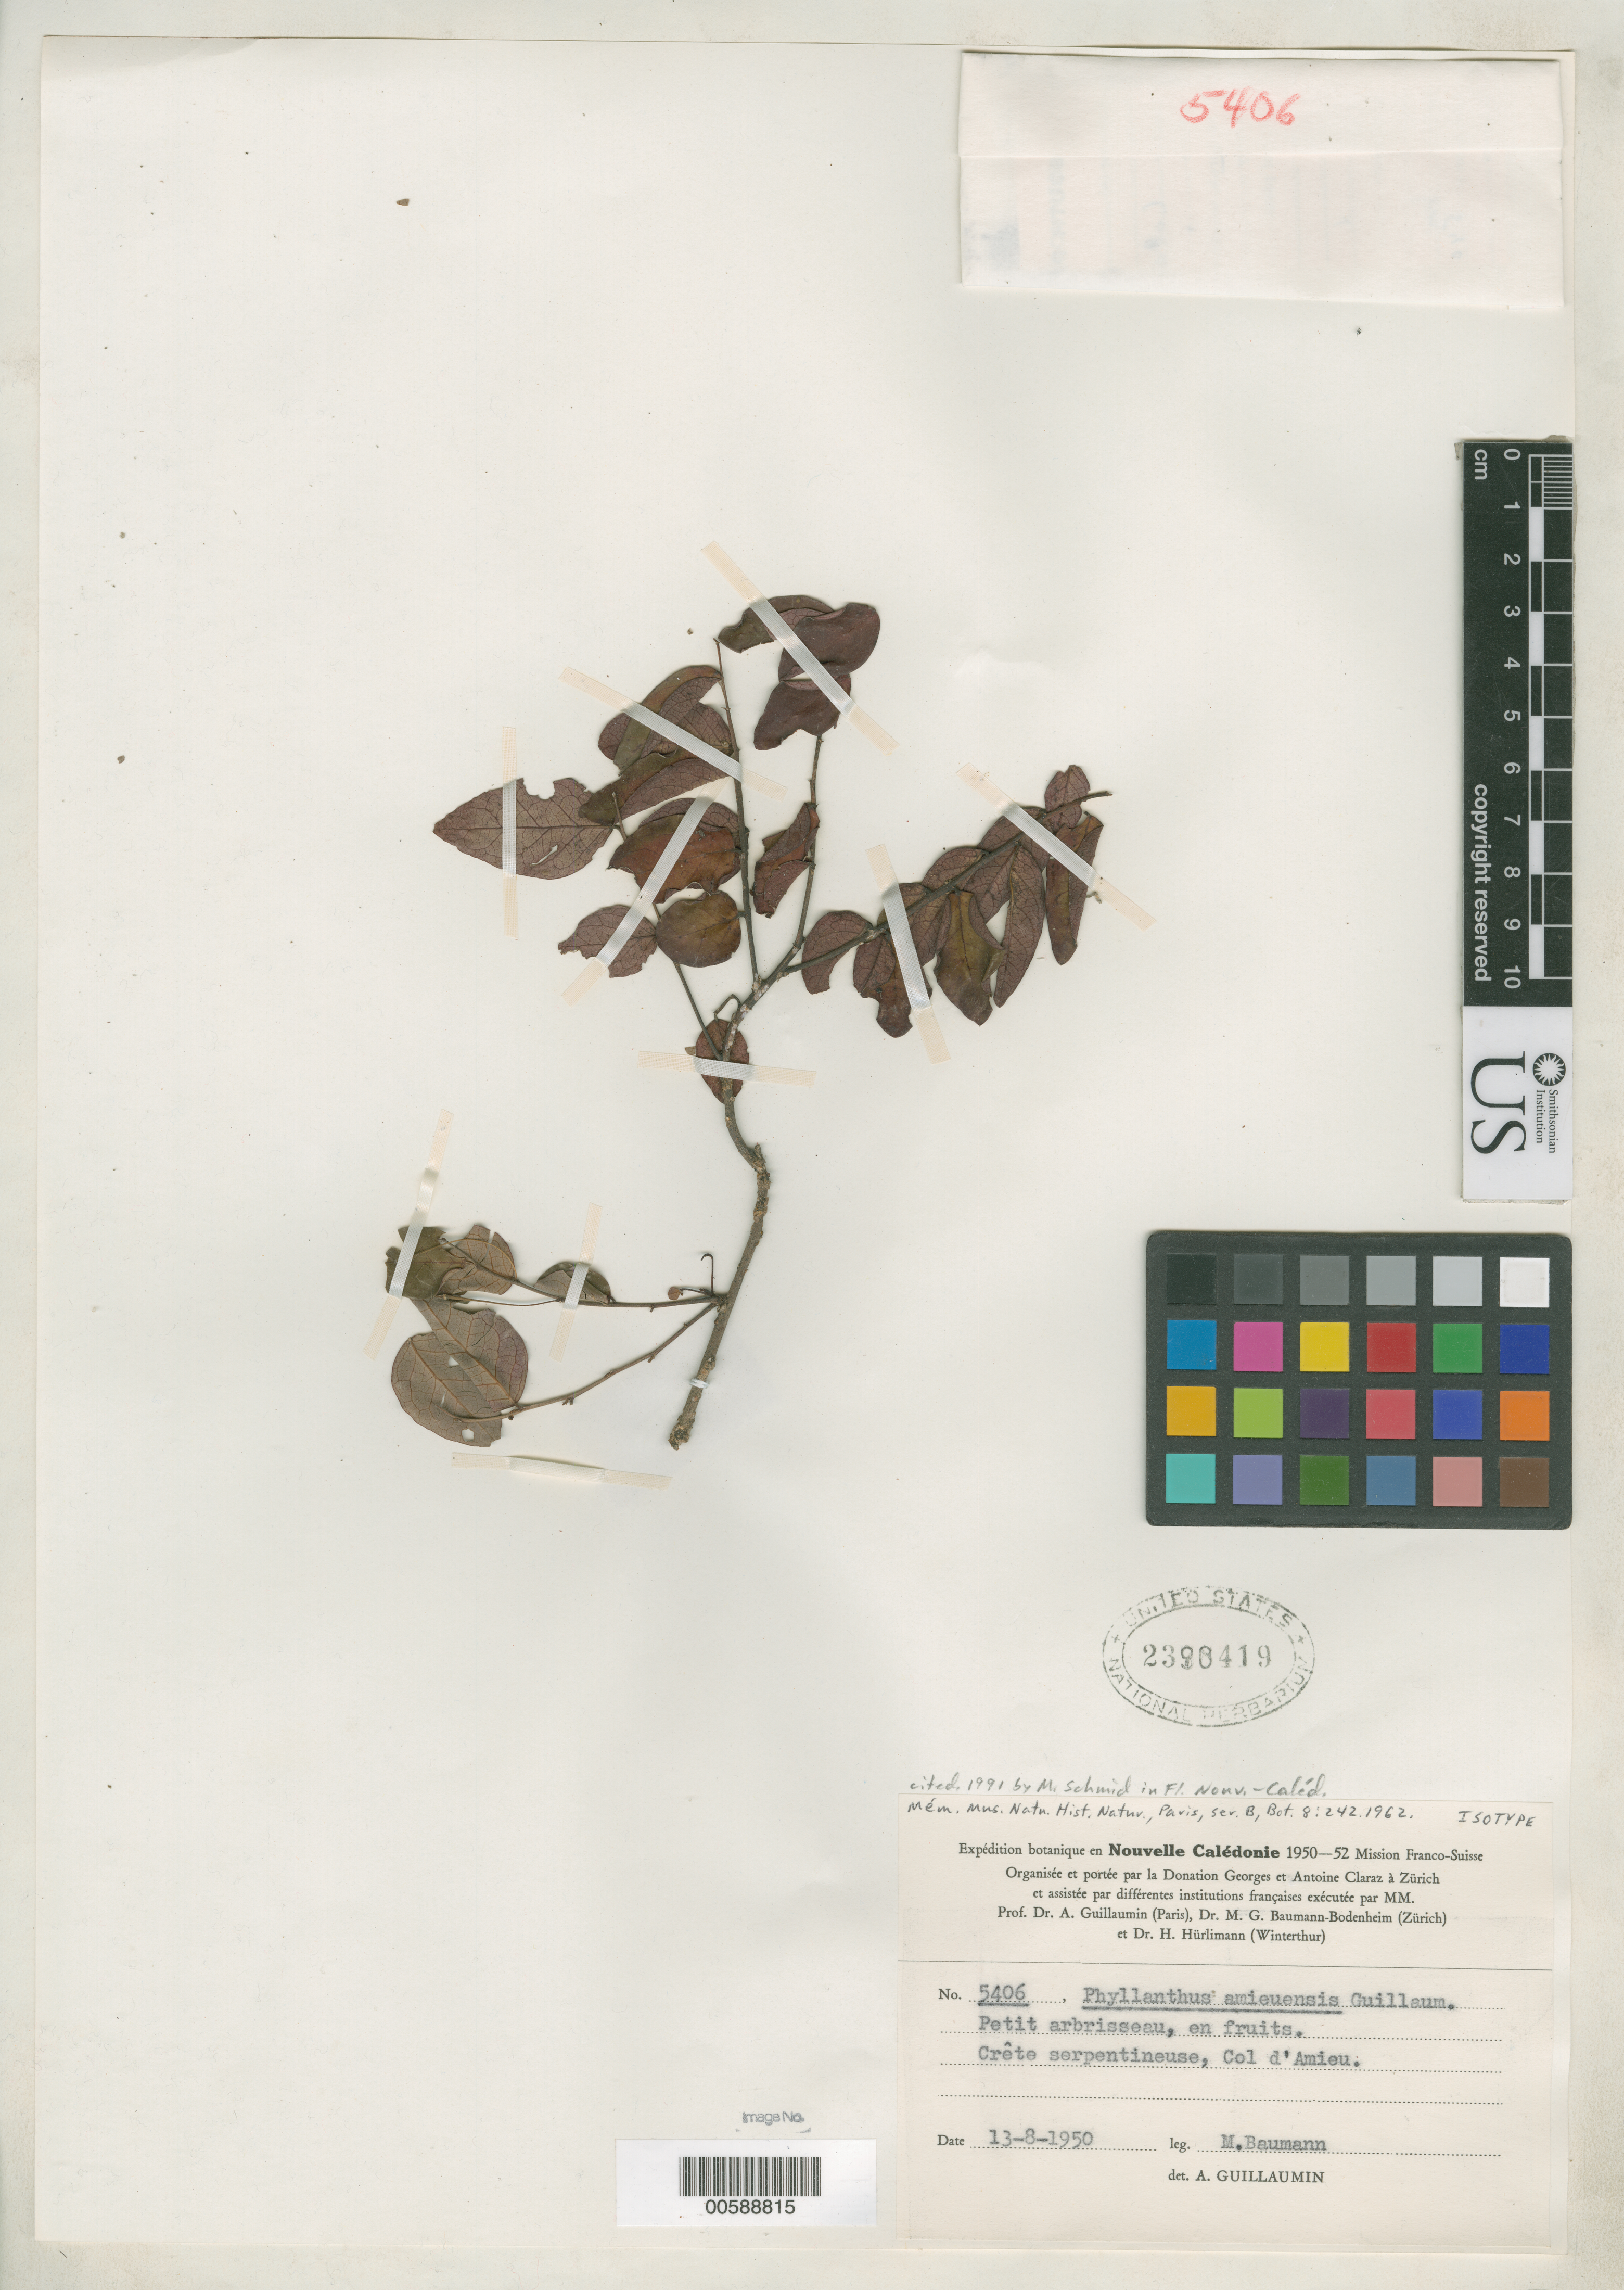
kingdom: Plantae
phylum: Tracheophyta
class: Magnoliopsida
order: Malpighiales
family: Phyllanthaceae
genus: Phyllanthus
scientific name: Phyllanthus amieuensis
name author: Guillaumin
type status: Isotype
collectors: M. Baumann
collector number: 5406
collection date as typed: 13 Aug 1950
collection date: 1950-08-13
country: New Caledonia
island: New Caledonia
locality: Crete serpentineuse, Col d'Amieu.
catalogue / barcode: US 2390419